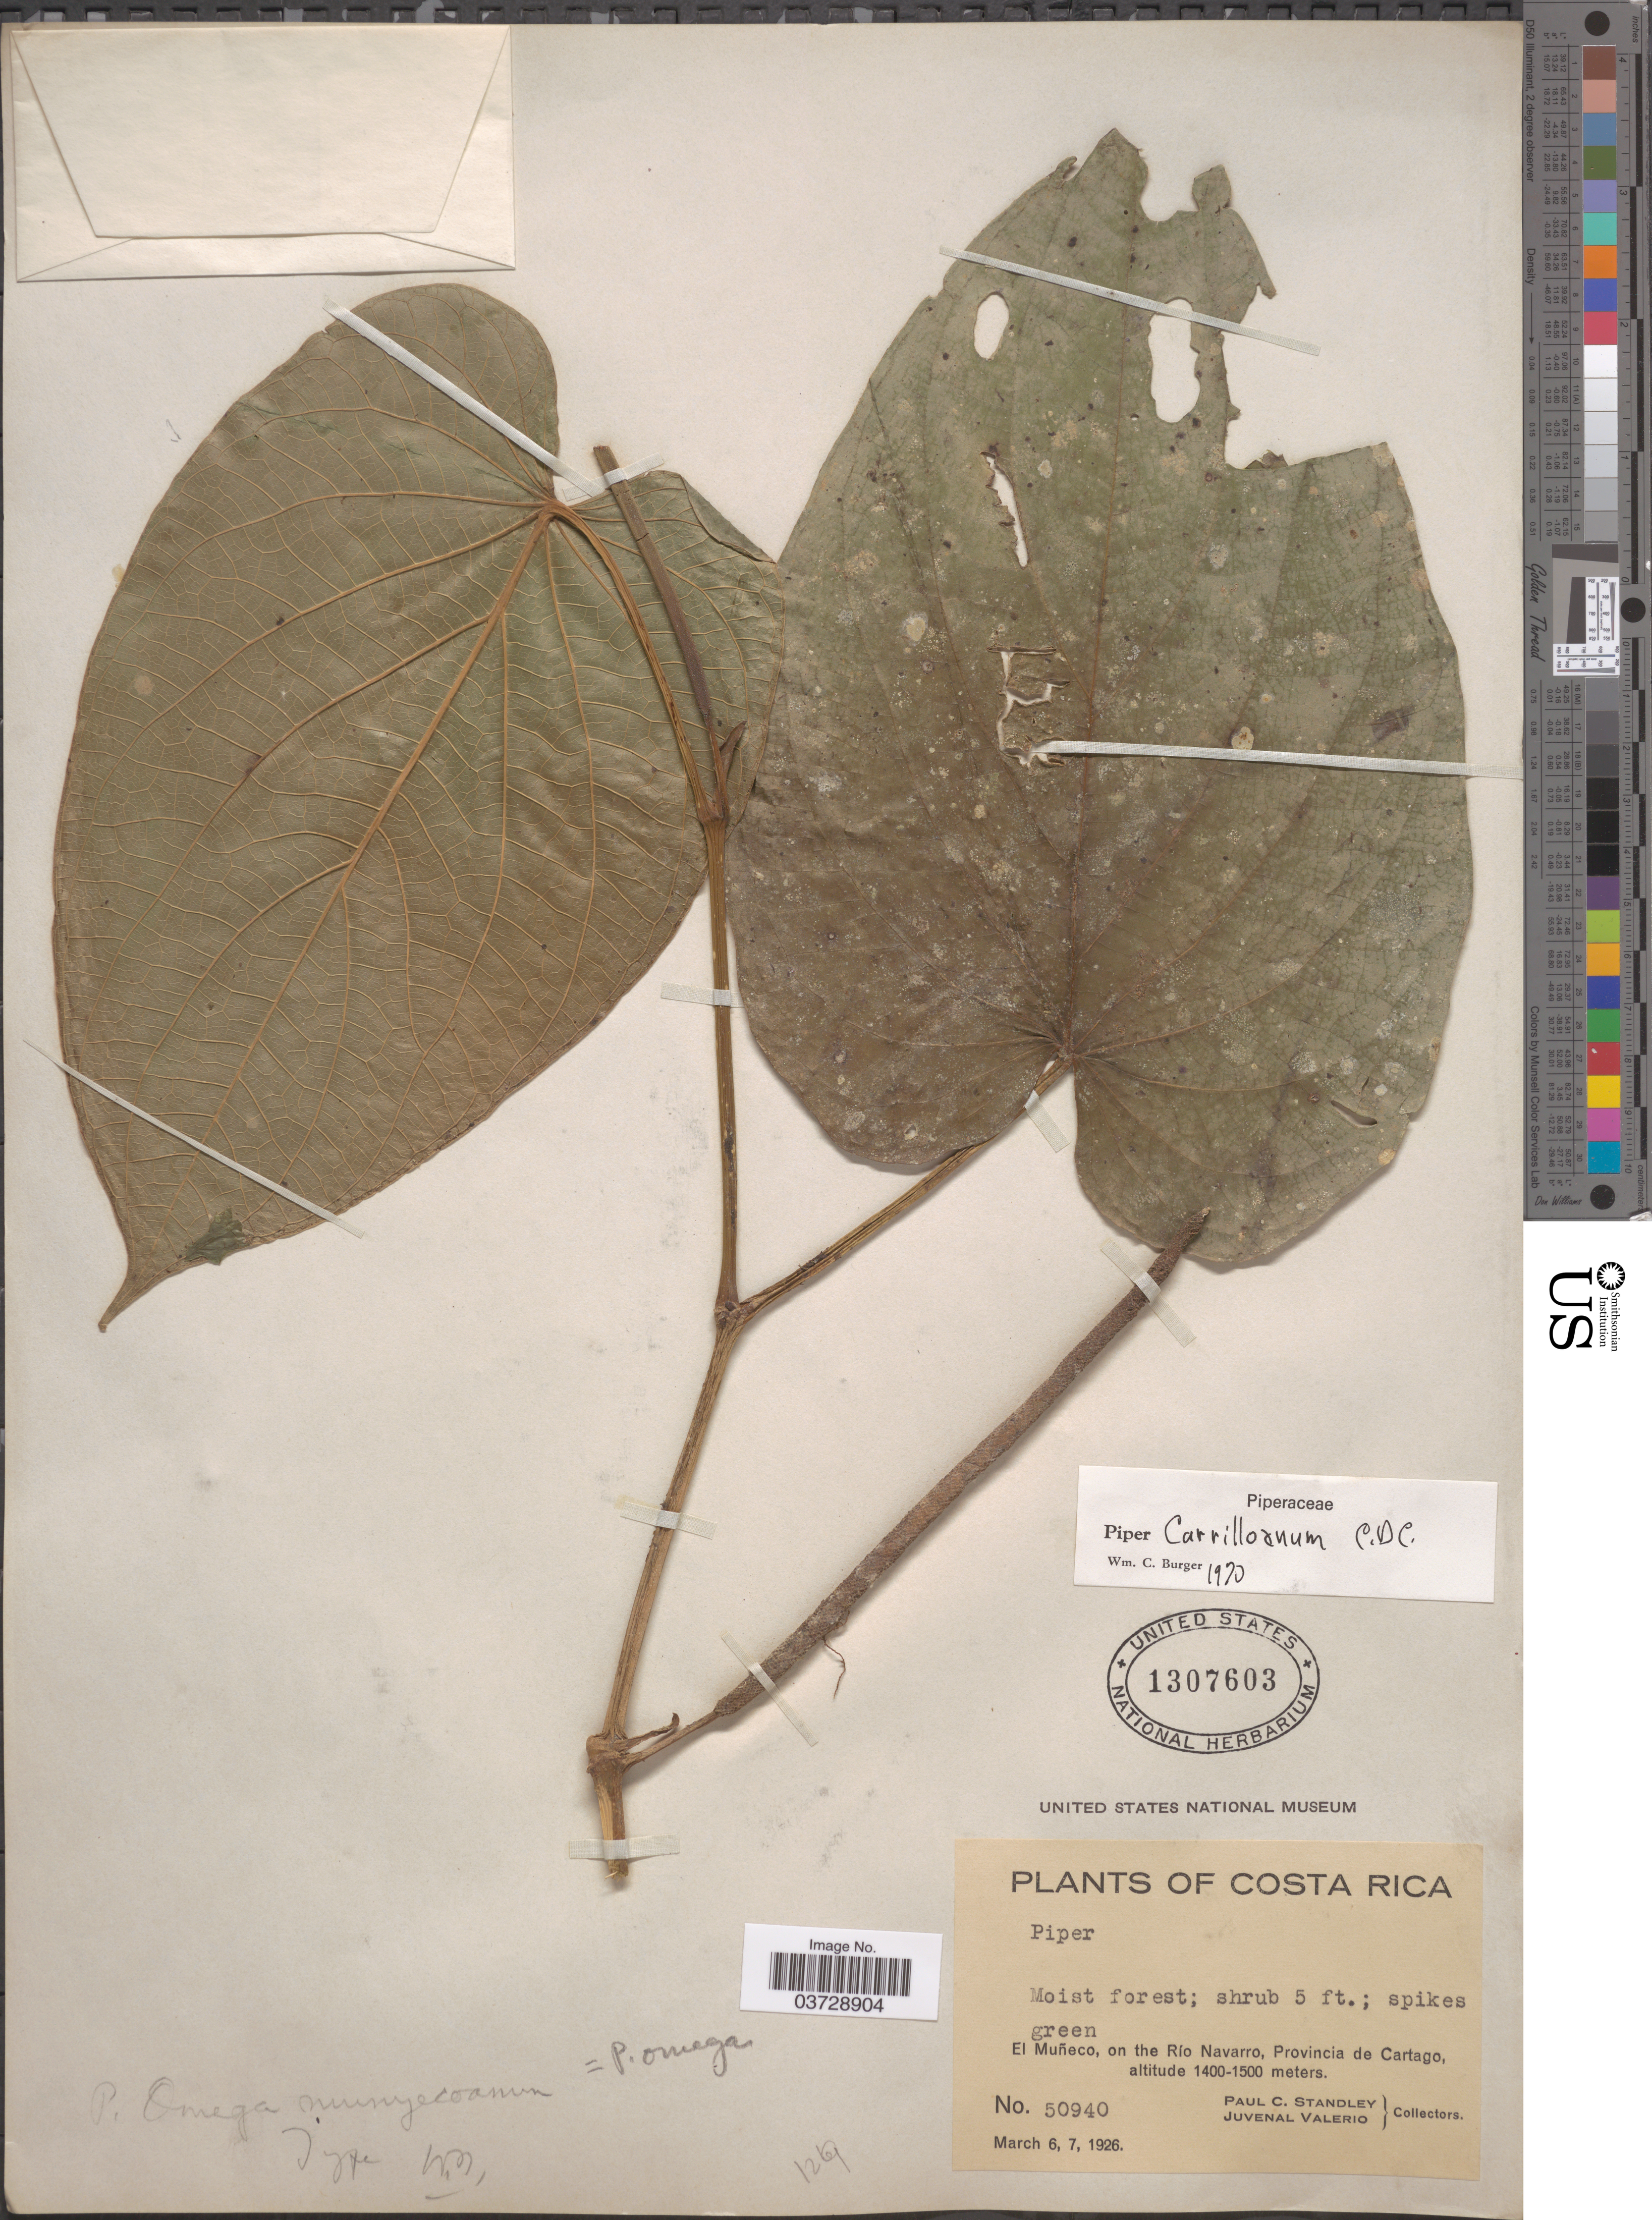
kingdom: Plantae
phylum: Tracheophyta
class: Magnoliopsida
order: Piperales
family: Piperaceae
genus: Piper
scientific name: Piper carrilloanum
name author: C. DC.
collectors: P. C. Standley & J. Valerio R.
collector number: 50940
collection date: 1926-03-06/1926-03-07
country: Costa Rica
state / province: Cartago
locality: El Muñeco, on the Río Navarro.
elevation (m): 1400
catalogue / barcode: US 1307603